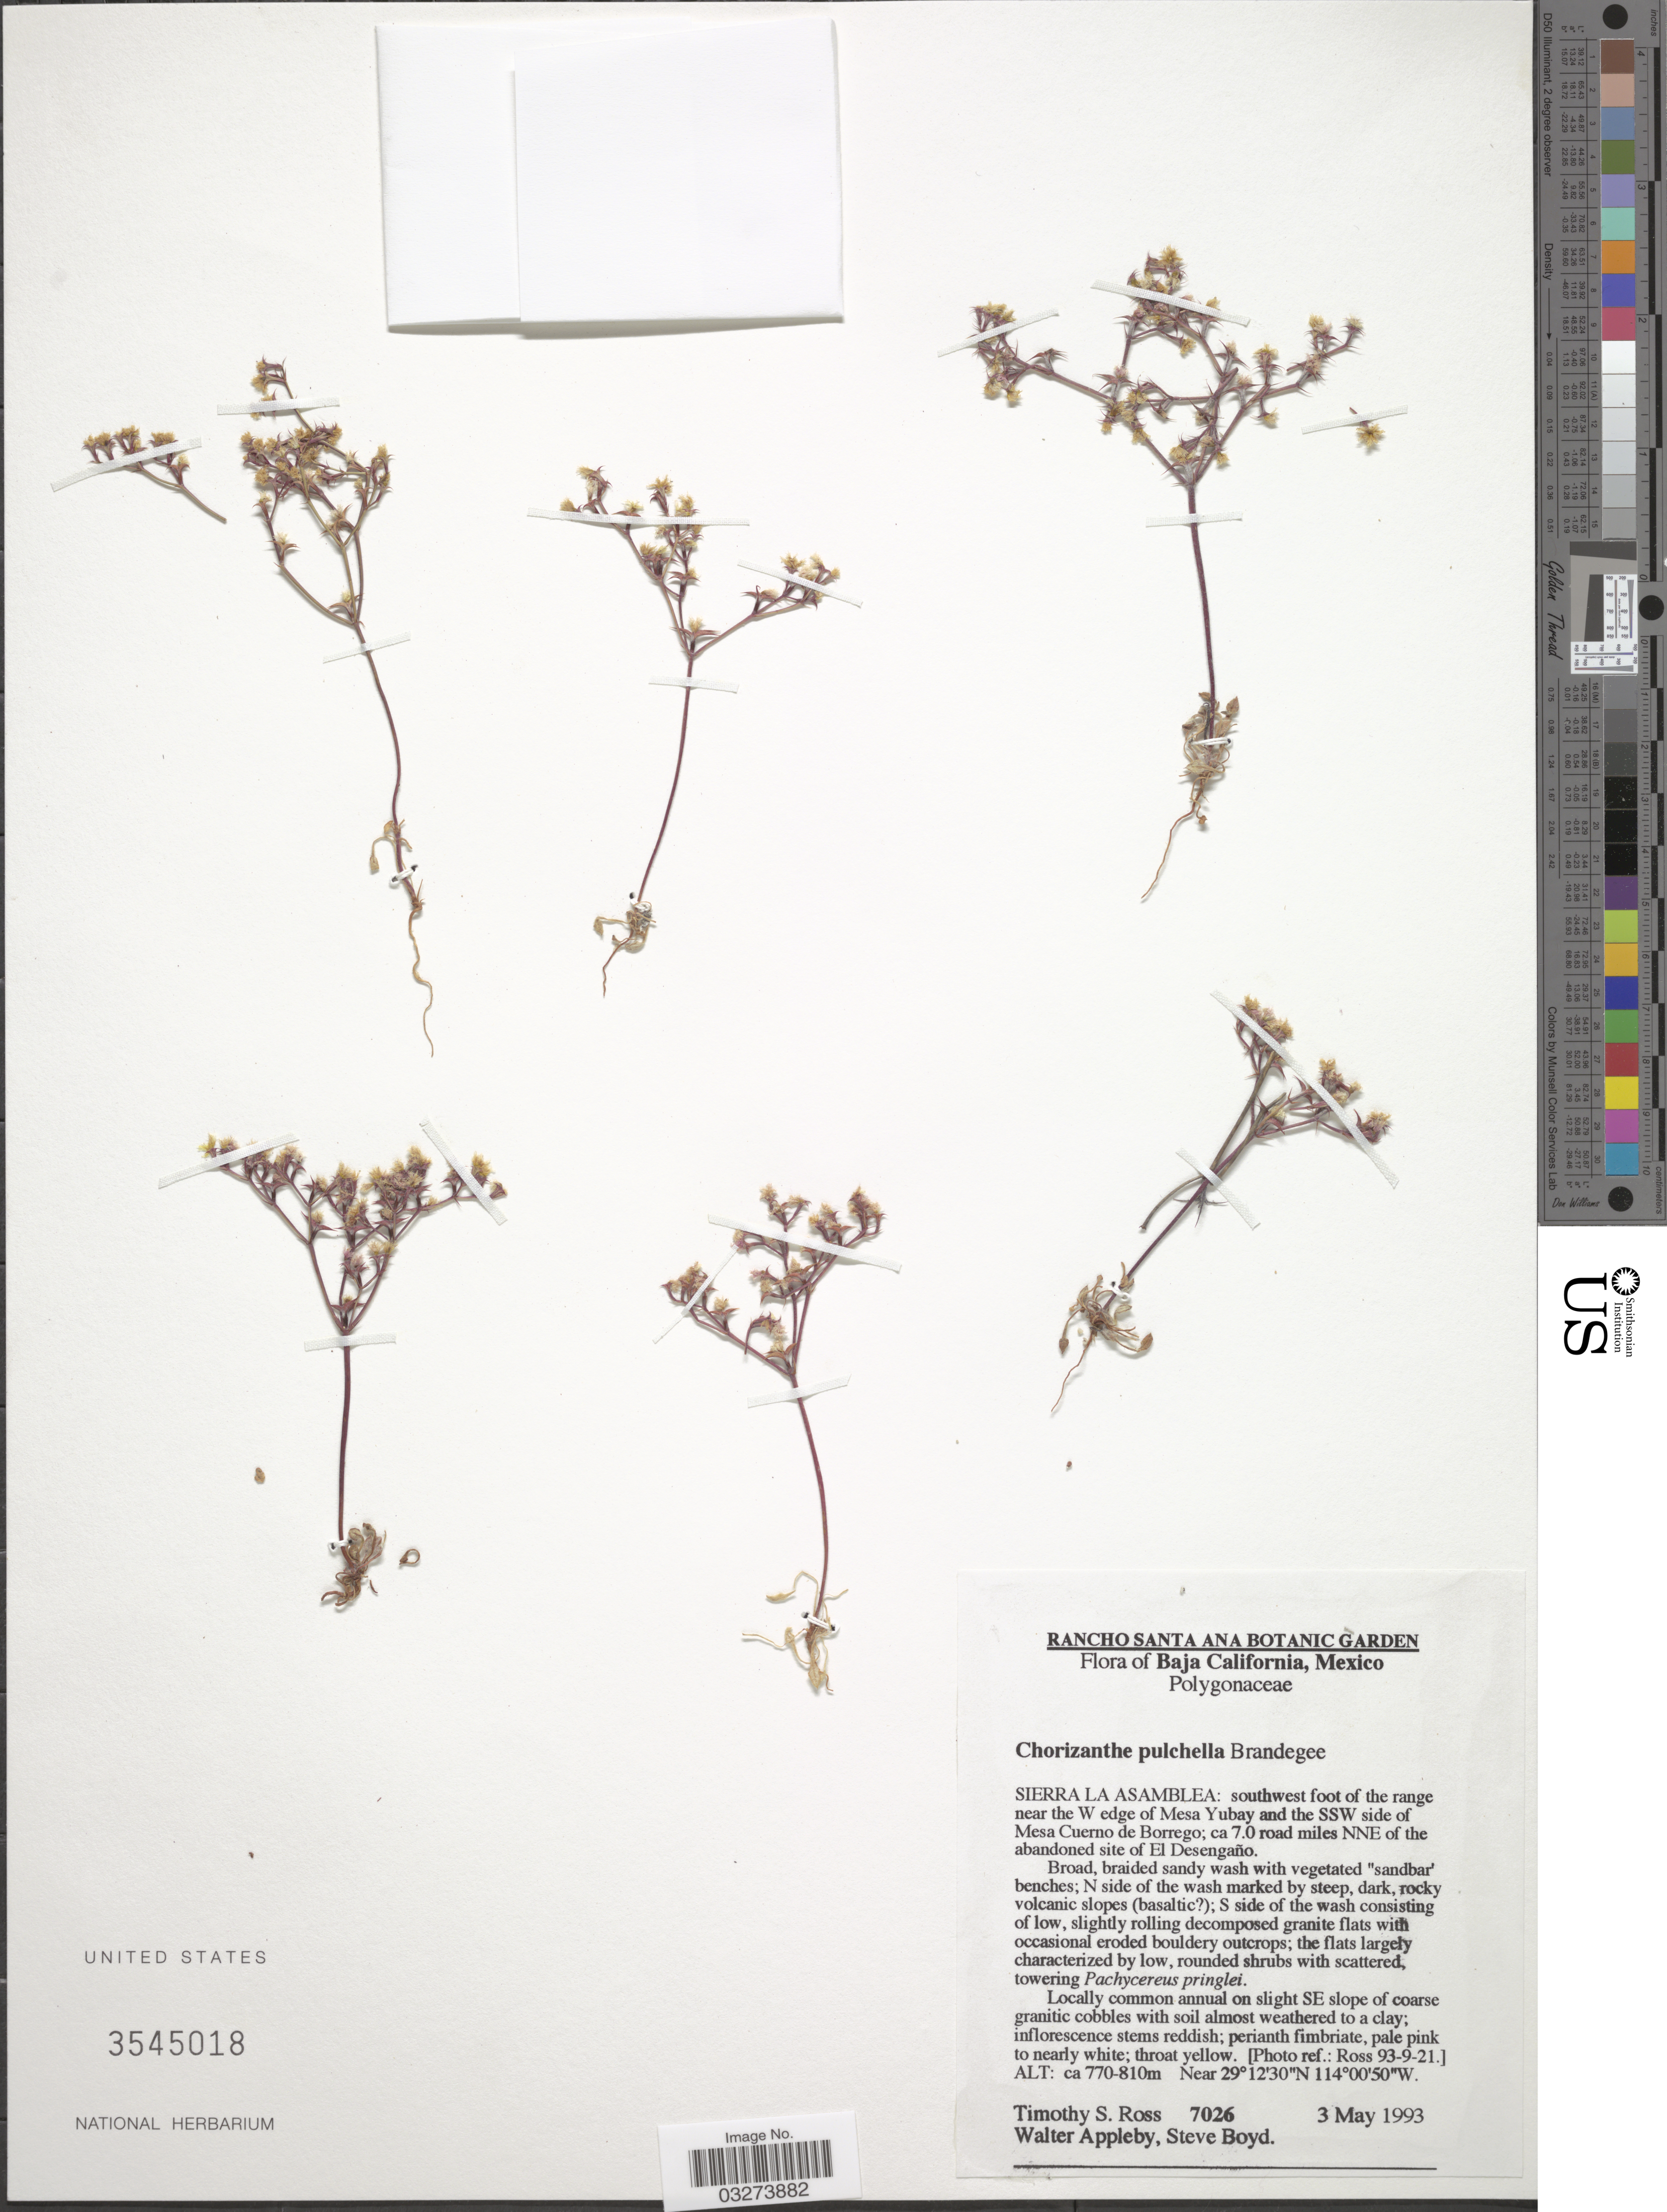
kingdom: Plantae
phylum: Tracheophyta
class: Magnoliopsida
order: Caryophyllales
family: Polygonaceae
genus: Chorizanthe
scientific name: Chorizanthe pulchella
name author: Brandegee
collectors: T. Ross, W. Appleby & S. Boyd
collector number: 7026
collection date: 1993-05-03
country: Mexico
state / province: Baja California Norte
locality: Sierra La Asamblea: southwest foot of the range near the W edge of Mesa Yubay and the SSW side of Mesa Cuerno de Borrego; ca 7.0 road miles NNE of the abandoned site of El Desengaño.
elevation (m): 770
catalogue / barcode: US 3545018